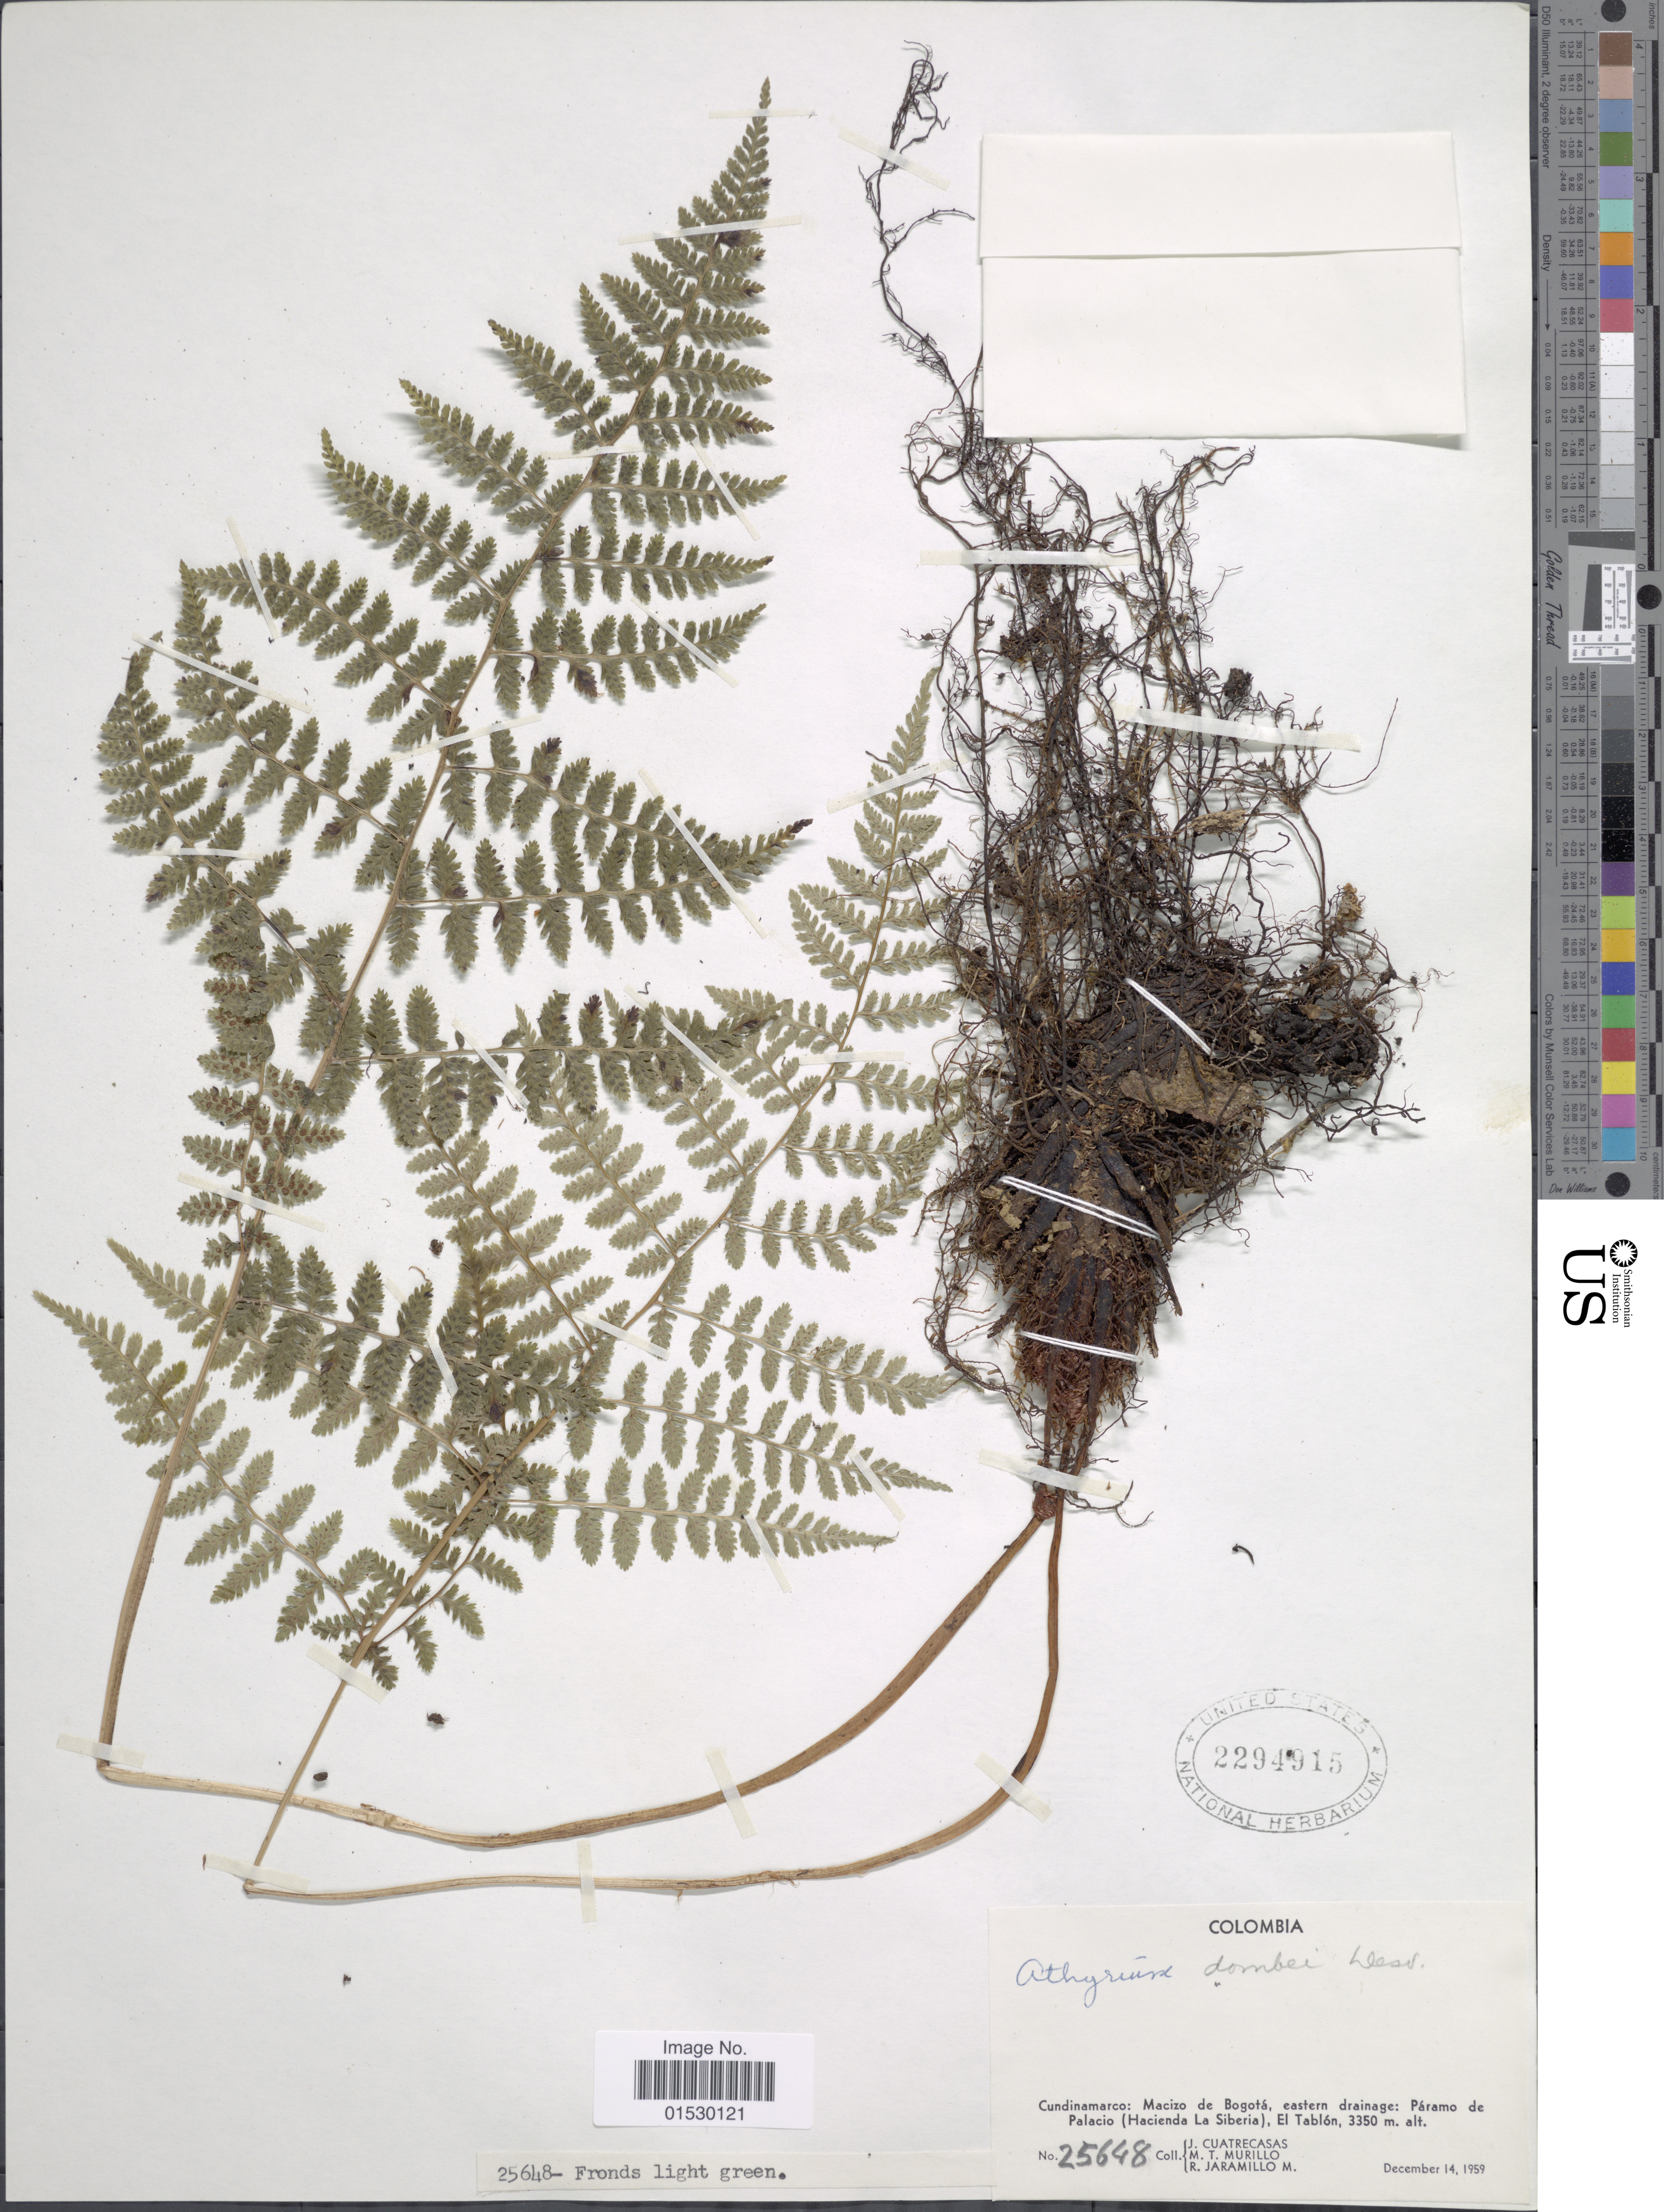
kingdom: Plantae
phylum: Tracheophyta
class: Polypodiopsida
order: Polypodiales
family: Athyriaceae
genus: Athyrium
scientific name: Athyrium dombei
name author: (Desv.) C. Chr.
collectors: J. Cuatrecasas, M. Murillo & R. Jaramillo M.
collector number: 25648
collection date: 1959-12-14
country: Colombia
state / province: Cundinamarca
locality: Macizo de Bogota, eastern drainage: Paramo de Palacio (Hacienda La Siberia)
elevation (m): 3350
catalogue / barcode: US 2294915